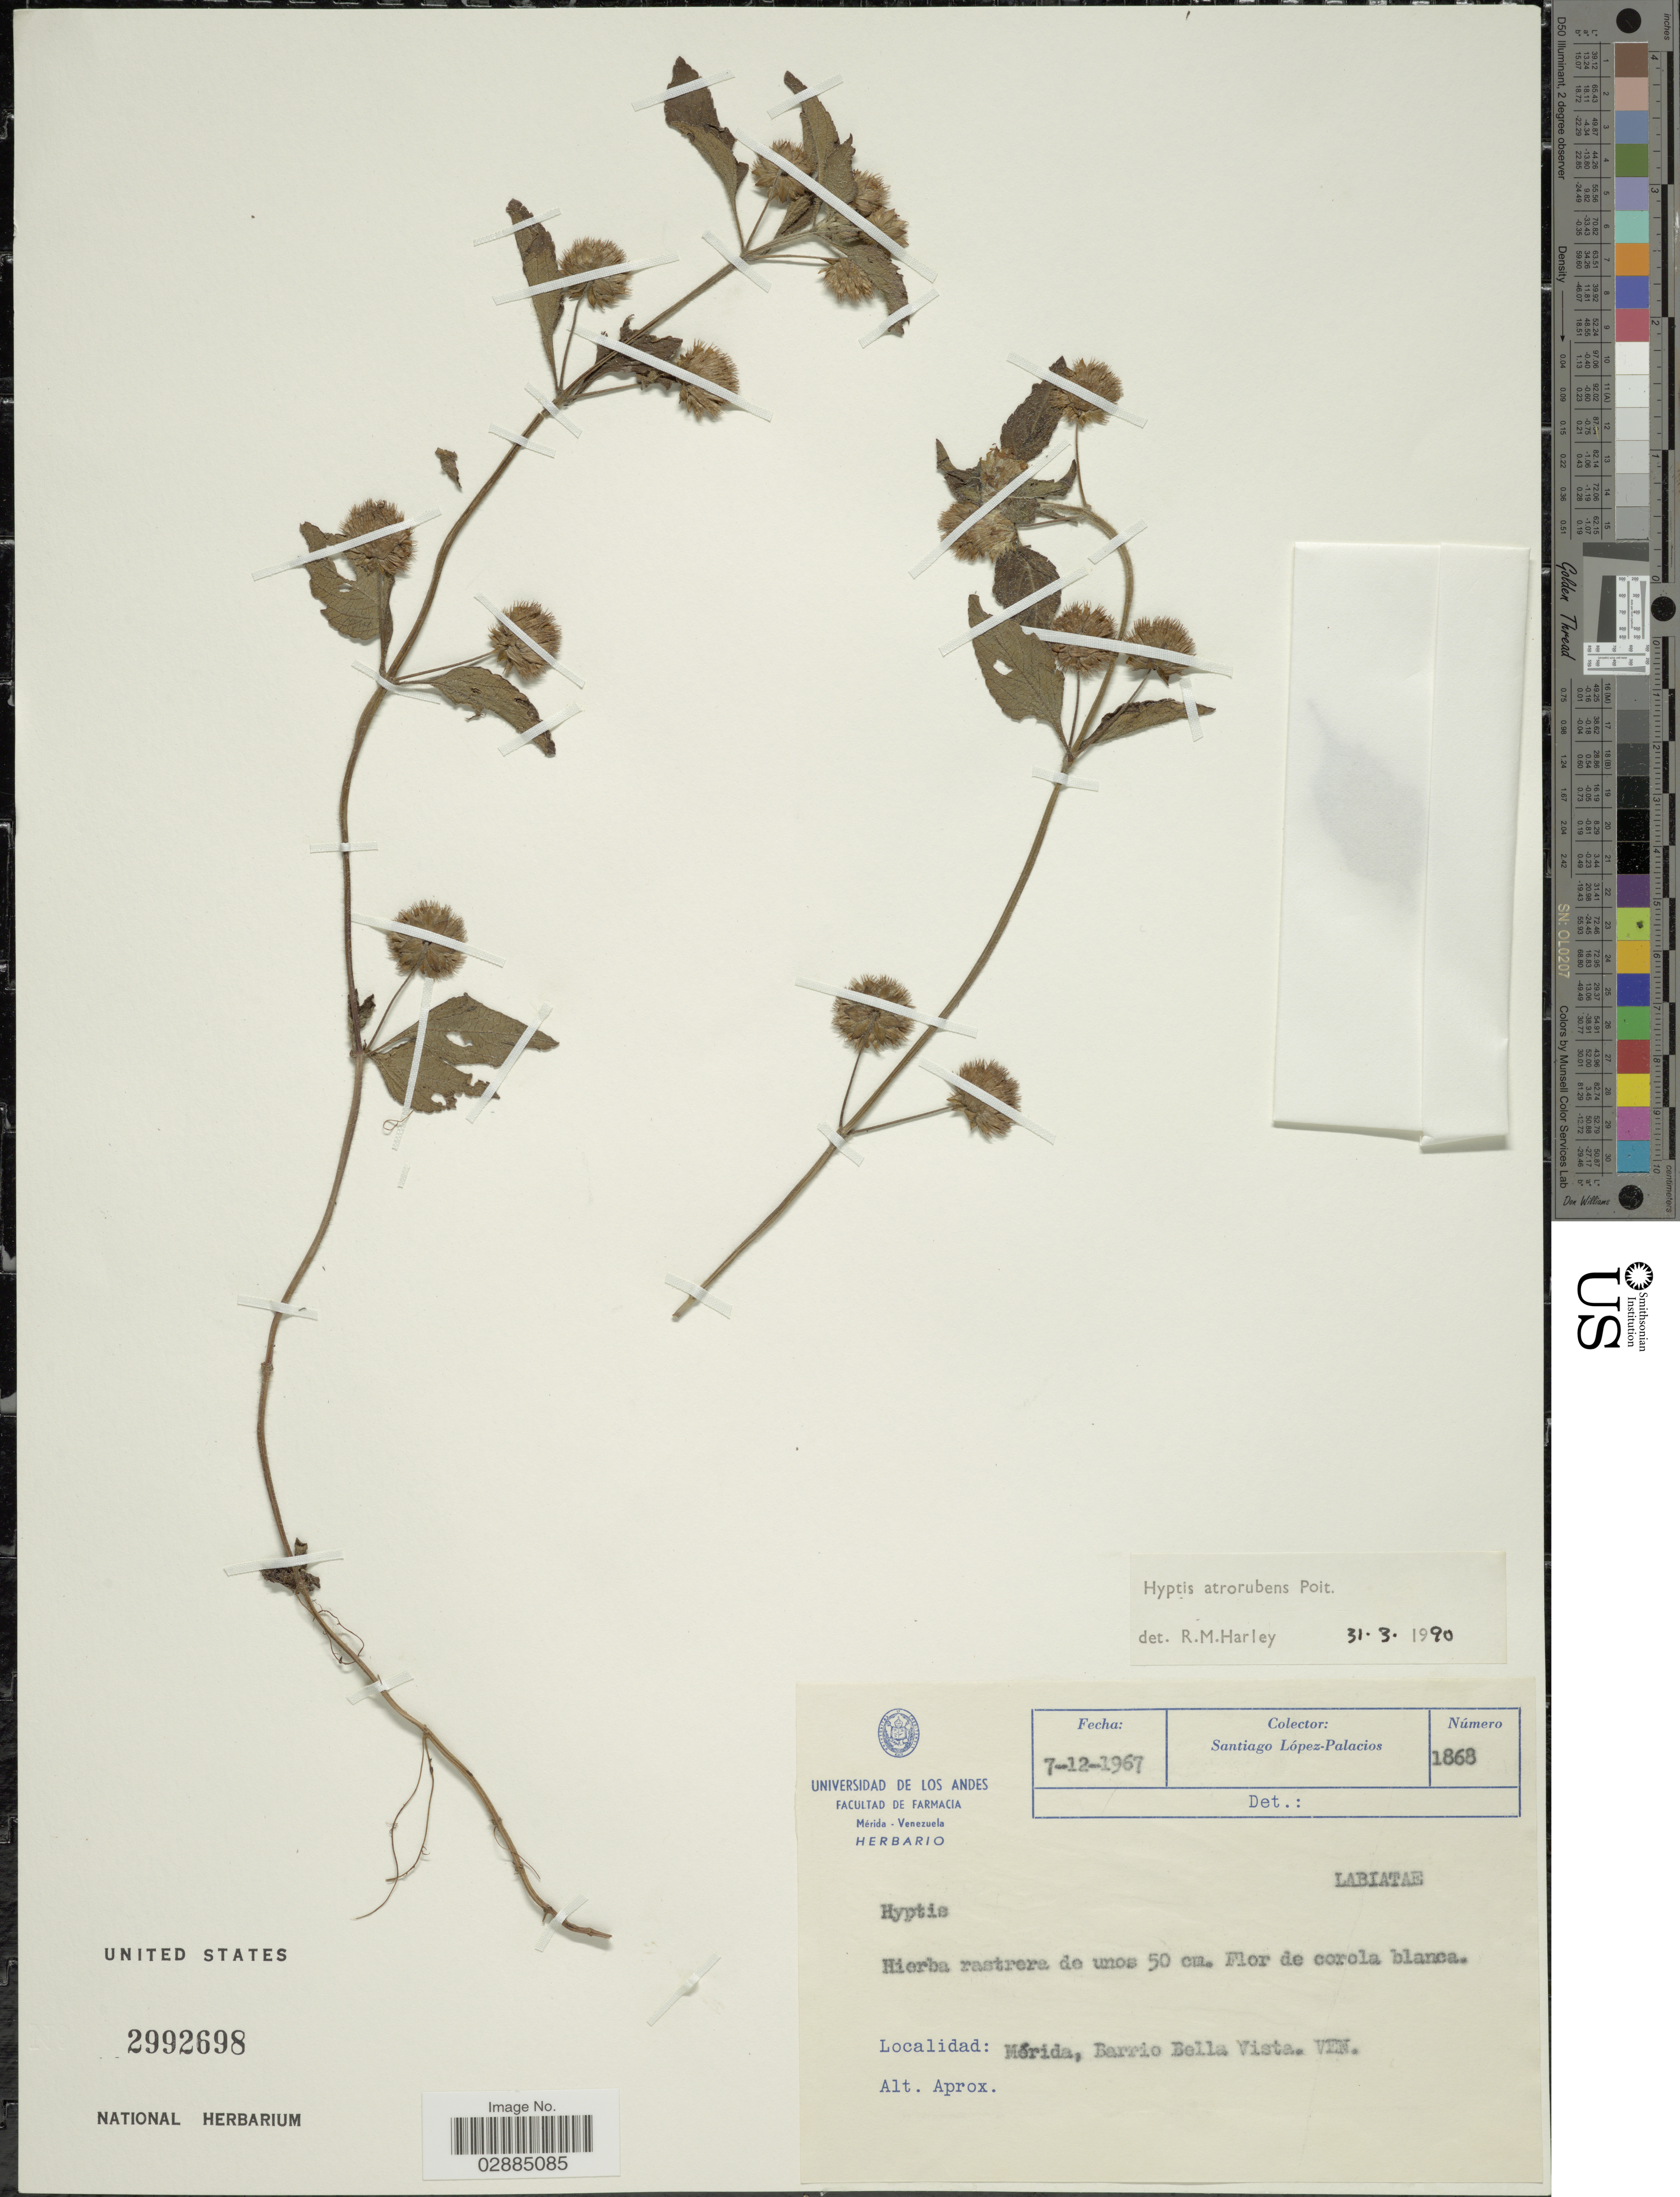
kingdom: Plantae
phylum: Tracheophyta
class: Magnoliopsida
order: Lamiales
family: Lamiaceae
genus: Hyptis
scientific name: Hyptis atrorubens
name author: Poit.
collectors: S. López-Palacios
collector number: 1868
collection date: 1967-12-07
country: Venezuela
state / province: Mérida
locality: Barrio Bella Vista.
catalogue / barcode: US 2992698